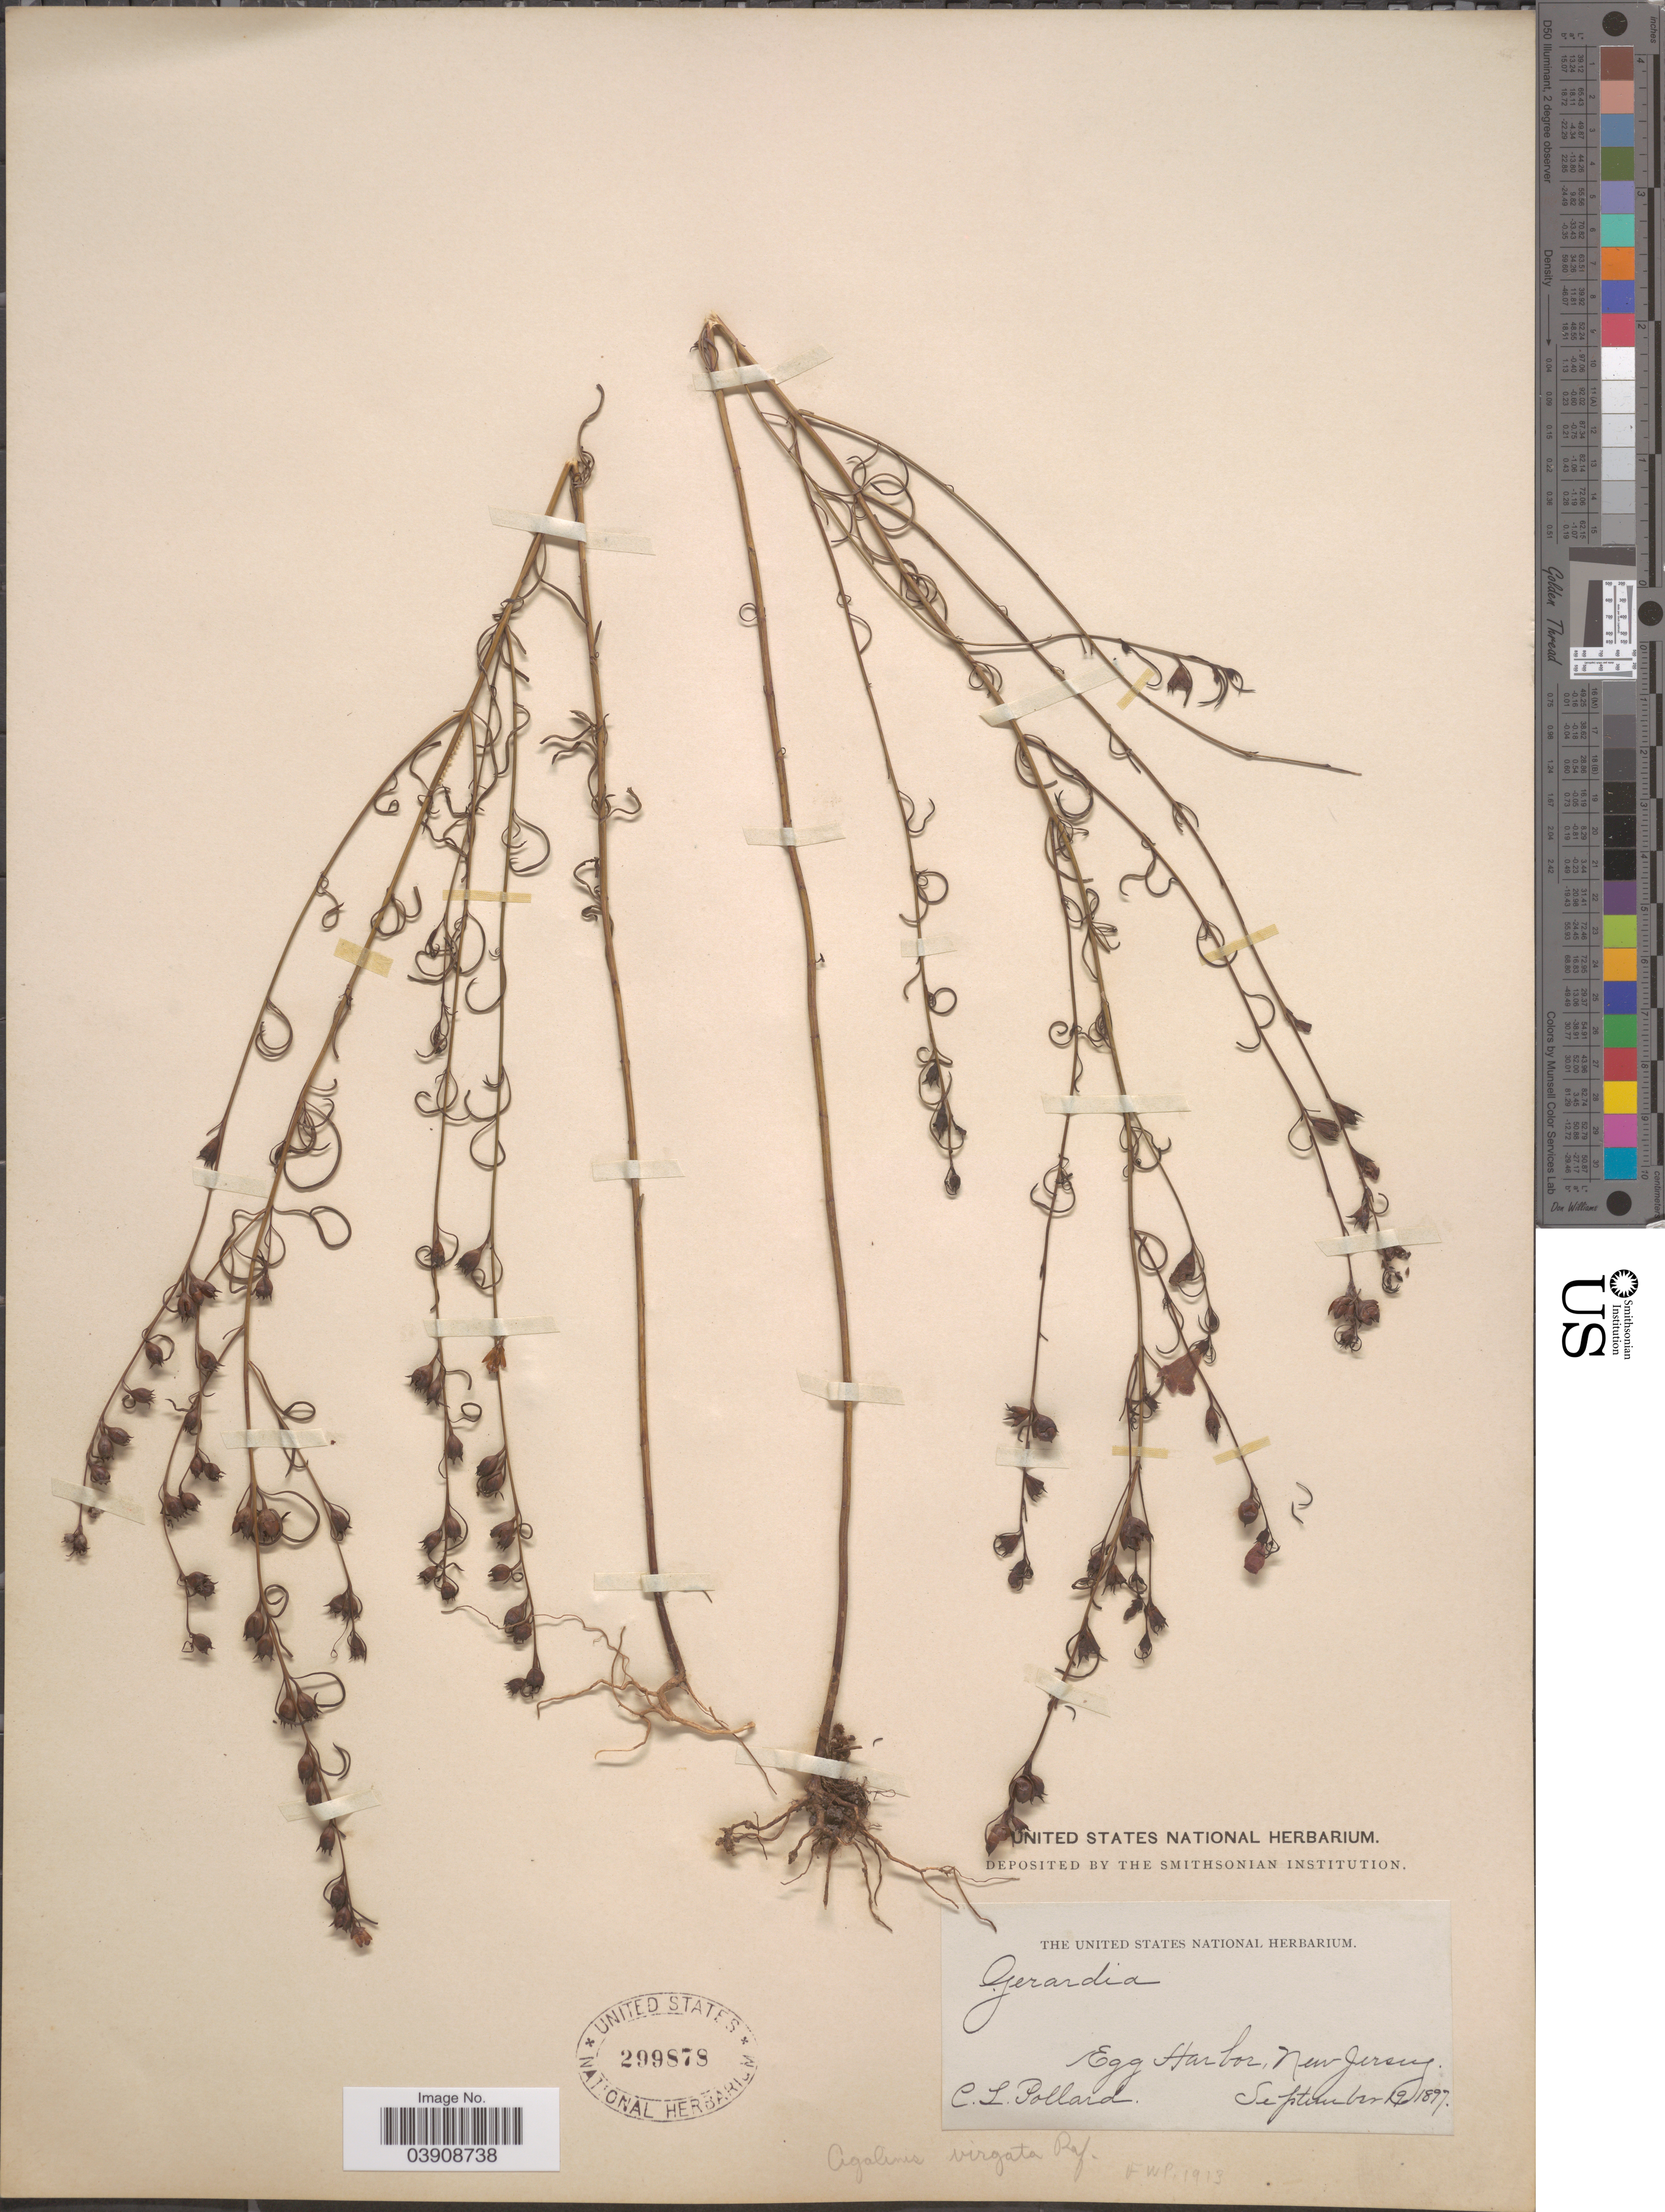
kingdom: Plantae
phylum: Tracheophyta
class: Magnoliopsida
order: Lamiales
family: Orobanchaceae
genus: Agalinis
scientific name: Agalinis virgata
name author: Raf.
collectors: C. L. Pollard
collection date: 1897-09-19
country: United States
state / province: New Jersey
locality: Egg Harbor.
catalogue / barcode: US 299878